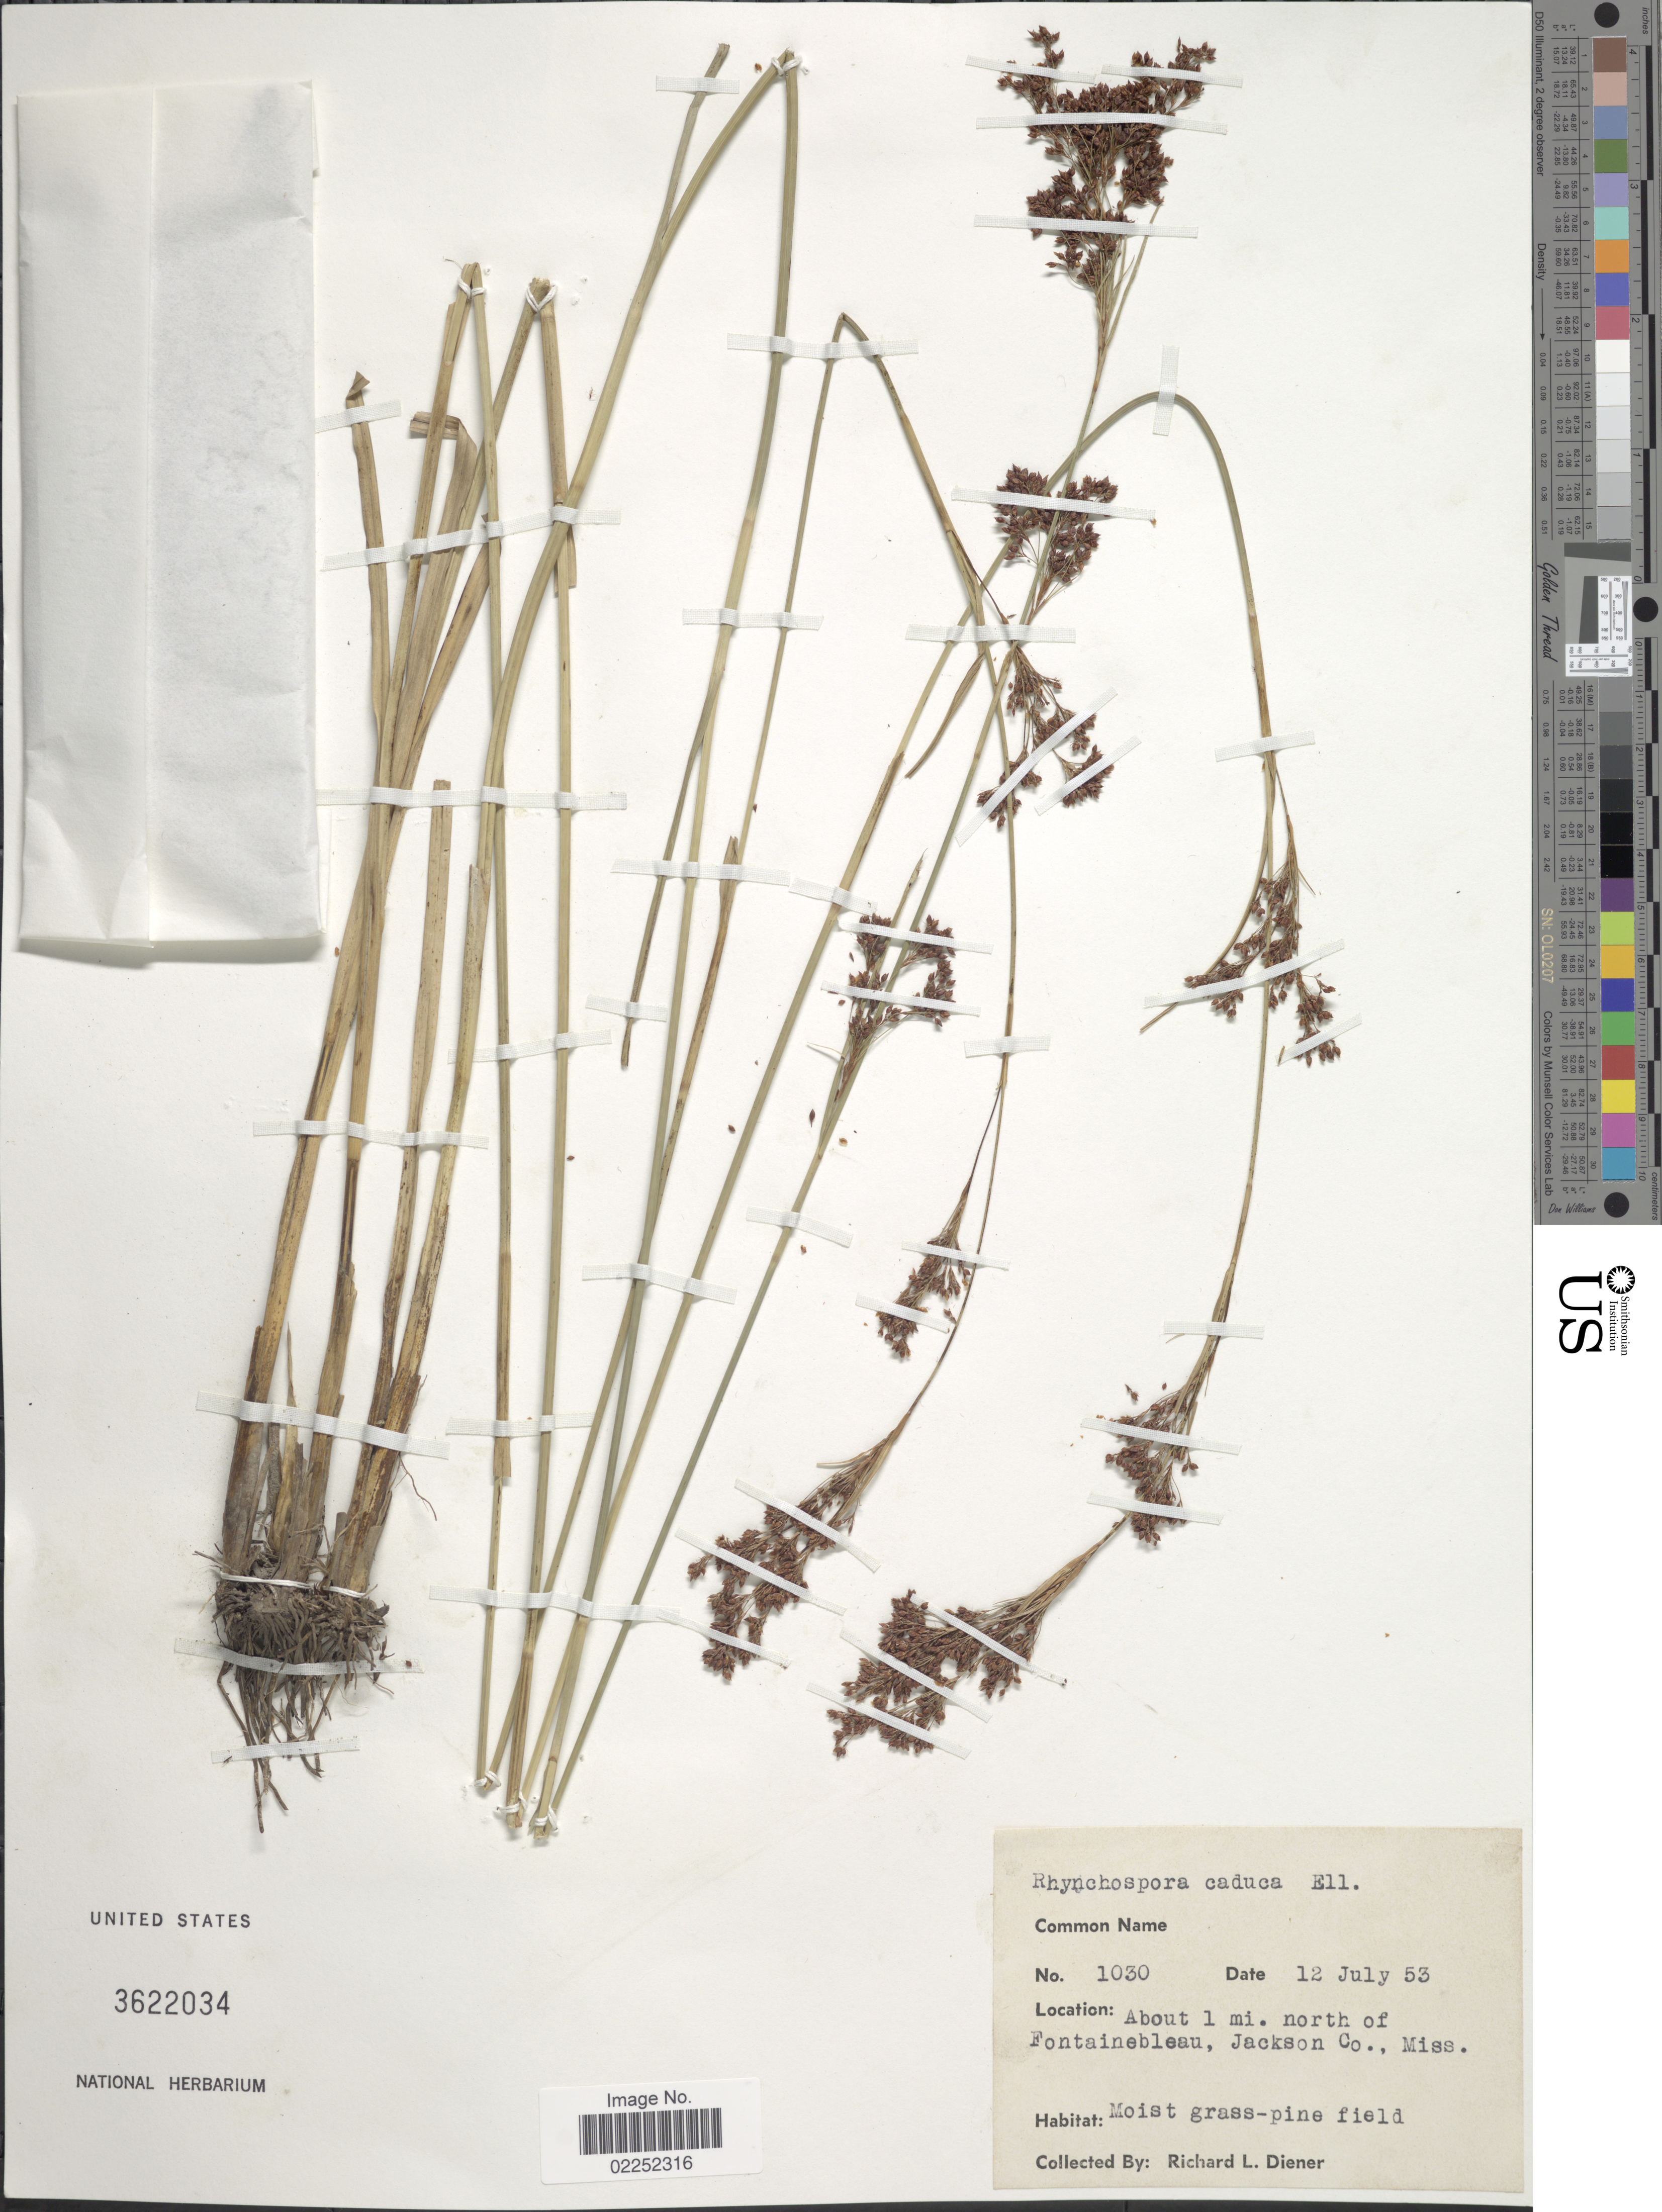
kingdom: Plantae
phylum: Tracheophyta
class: Liliopsida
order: Poales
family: Cyperaceae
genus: Rhynchospora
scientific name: Rhynchospora caduca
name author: Elliott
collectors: R. Diener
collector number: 1030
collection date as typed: Transcribed d/m/y: 12/7/53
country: United States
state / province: Mississippi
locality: About 1 mi north of Fontainebleau, Jackson Co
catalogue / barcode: US 3622034